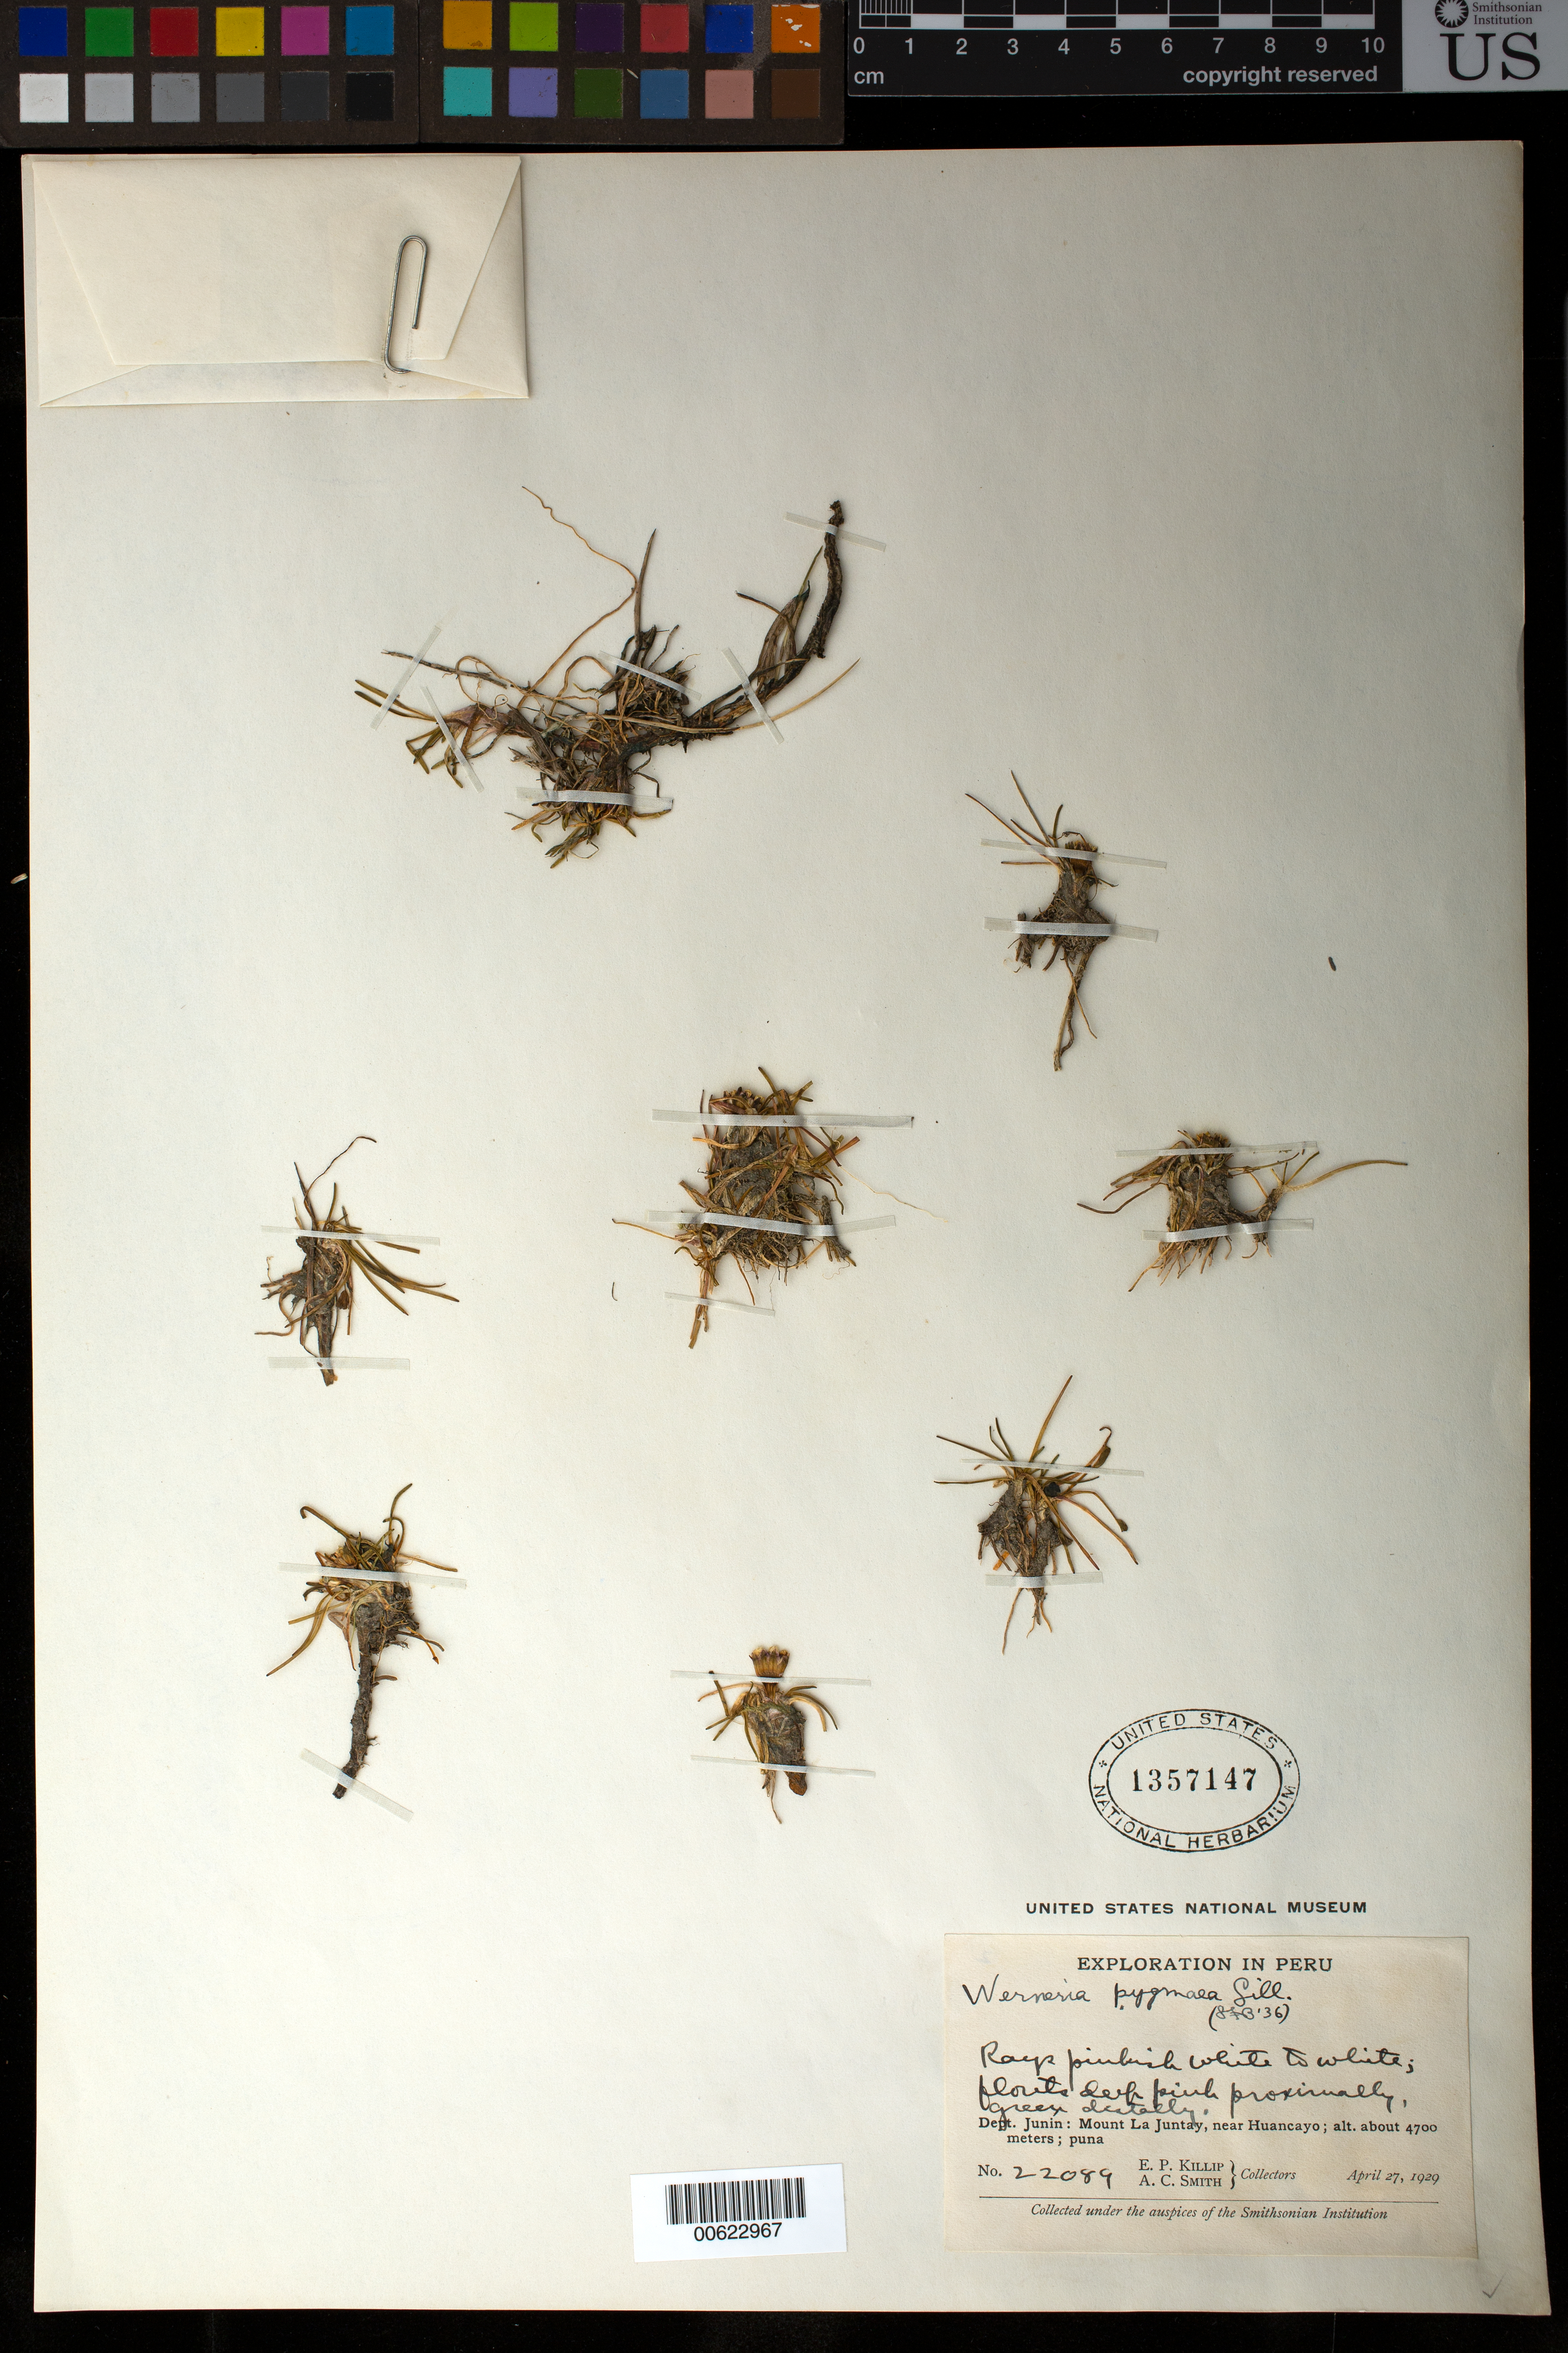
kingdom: Plantae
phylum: Tracheophyta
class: Magnoliopsida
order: Asterales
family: Asteraceae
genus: Werneria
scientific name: Werneria pygmaea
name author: Gillies ex Hook. & Arn.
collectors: E. P. Killip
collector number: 22089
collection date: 1929-04-27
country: Peru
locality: Mt. La Juntay, near Huancayo.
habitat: Puna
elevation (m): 4700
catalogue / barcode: US 1357147